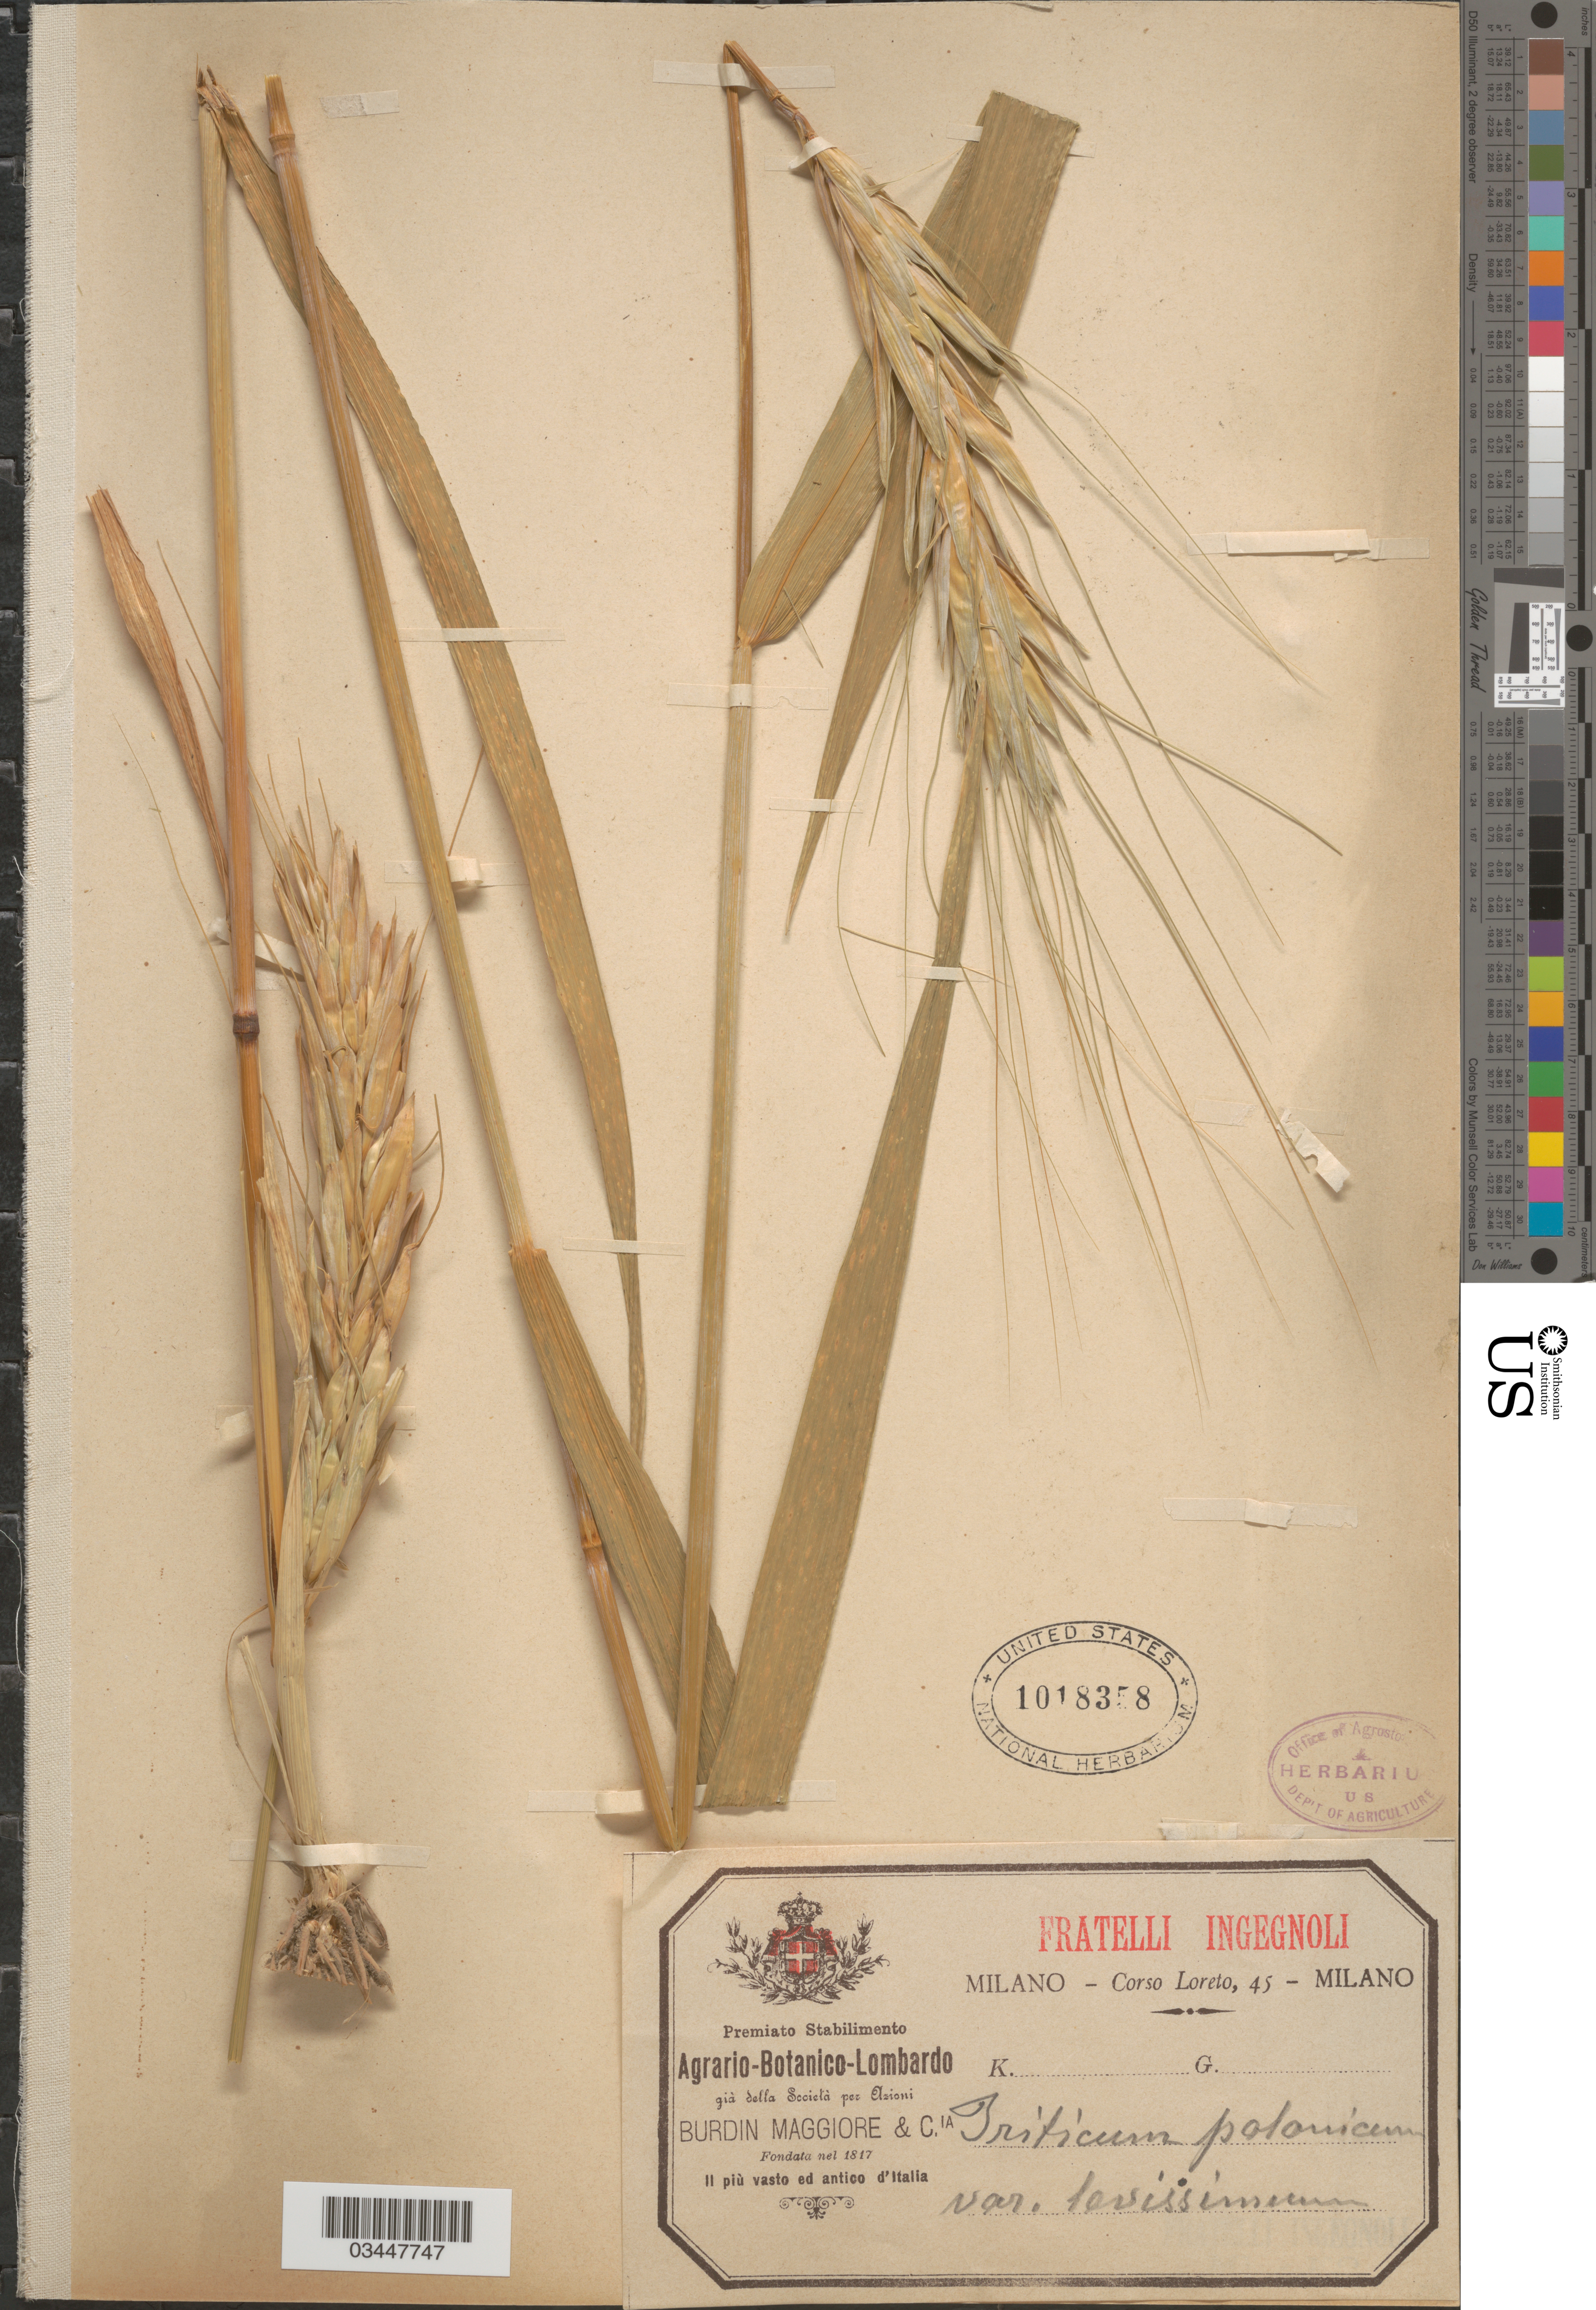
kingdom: Plantae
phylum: Tracheophyta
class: Liliopsida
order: Poales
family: Poaceae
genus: Triticum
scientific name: Triticum polonicum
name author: L.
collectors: Loreto, C.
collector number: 45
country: Italy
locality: Il più vasto ed antico d'Italia.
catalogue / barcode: US 1018358